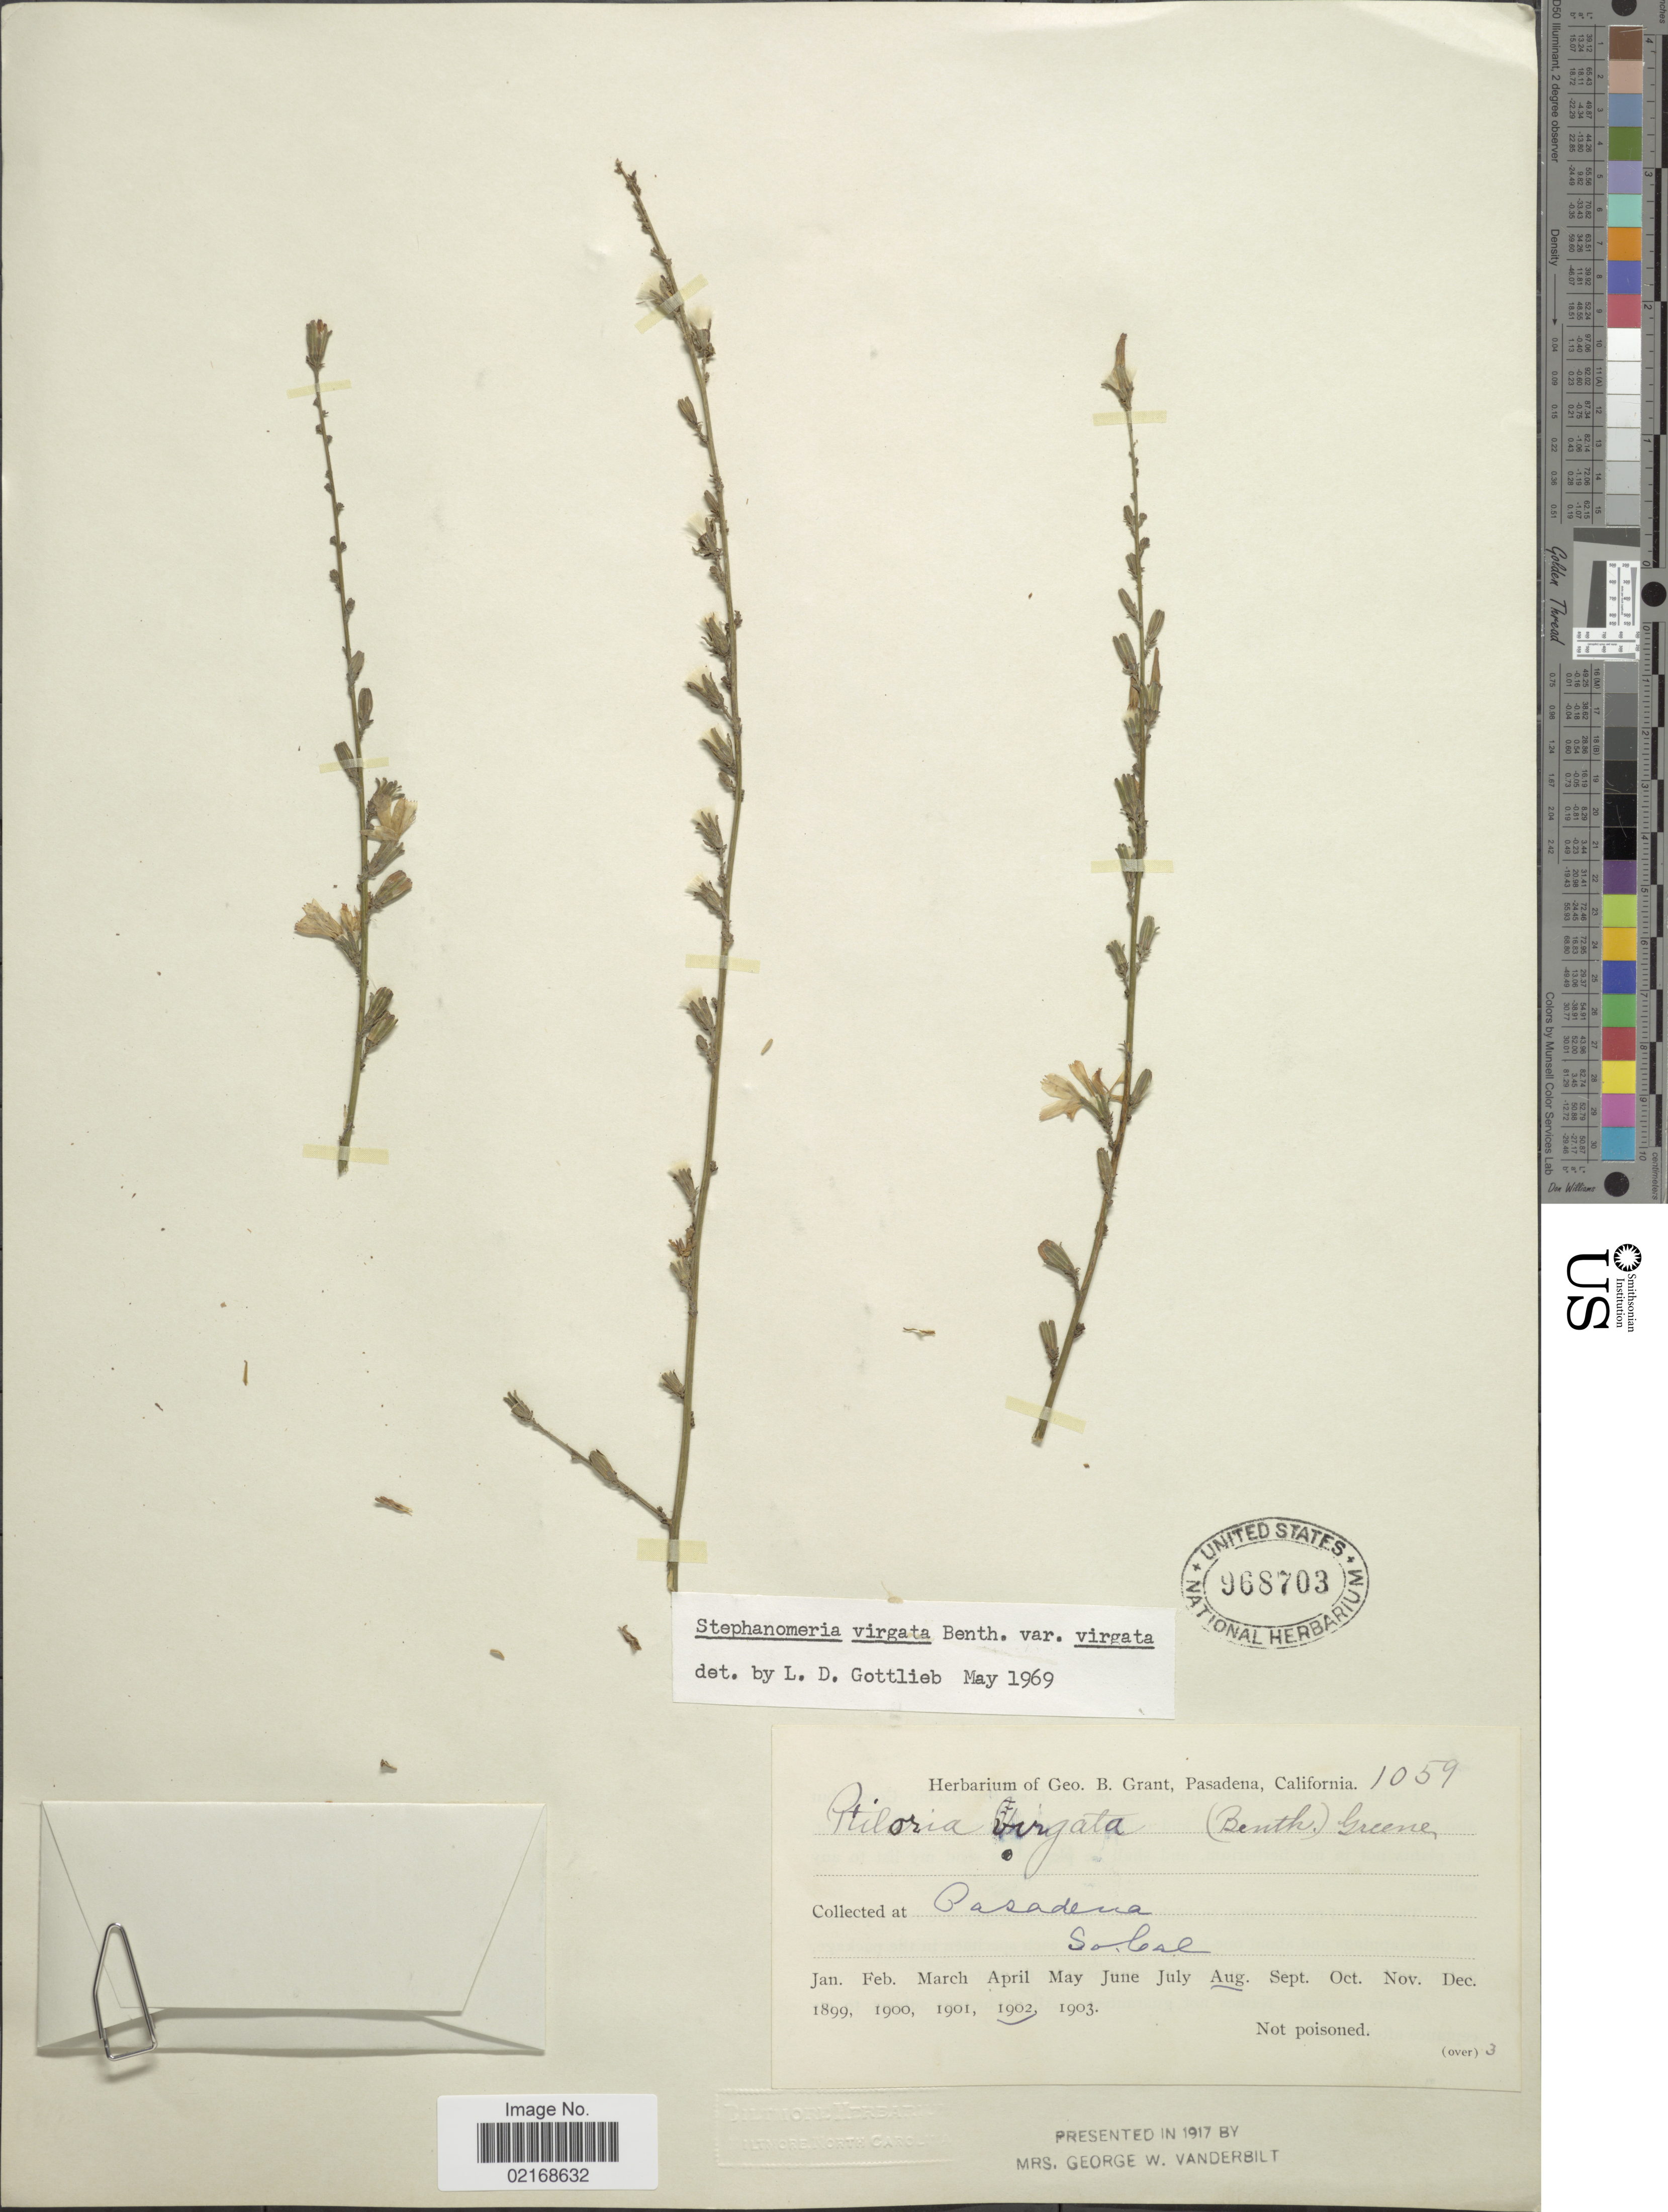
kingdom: Plantae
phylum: Tracheophyta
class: Magnoliopsida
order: Asterales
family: Asteraceae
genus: Stephanomeria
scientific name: Stephanomeria virgata subsp. virgata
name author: Benth.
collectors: ex herb. Geo. B. Grant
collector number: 1059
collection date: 1902-08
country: United States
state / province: California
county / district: Los Angeles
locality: Pasadena, S. Cal.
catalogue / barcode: US 968703